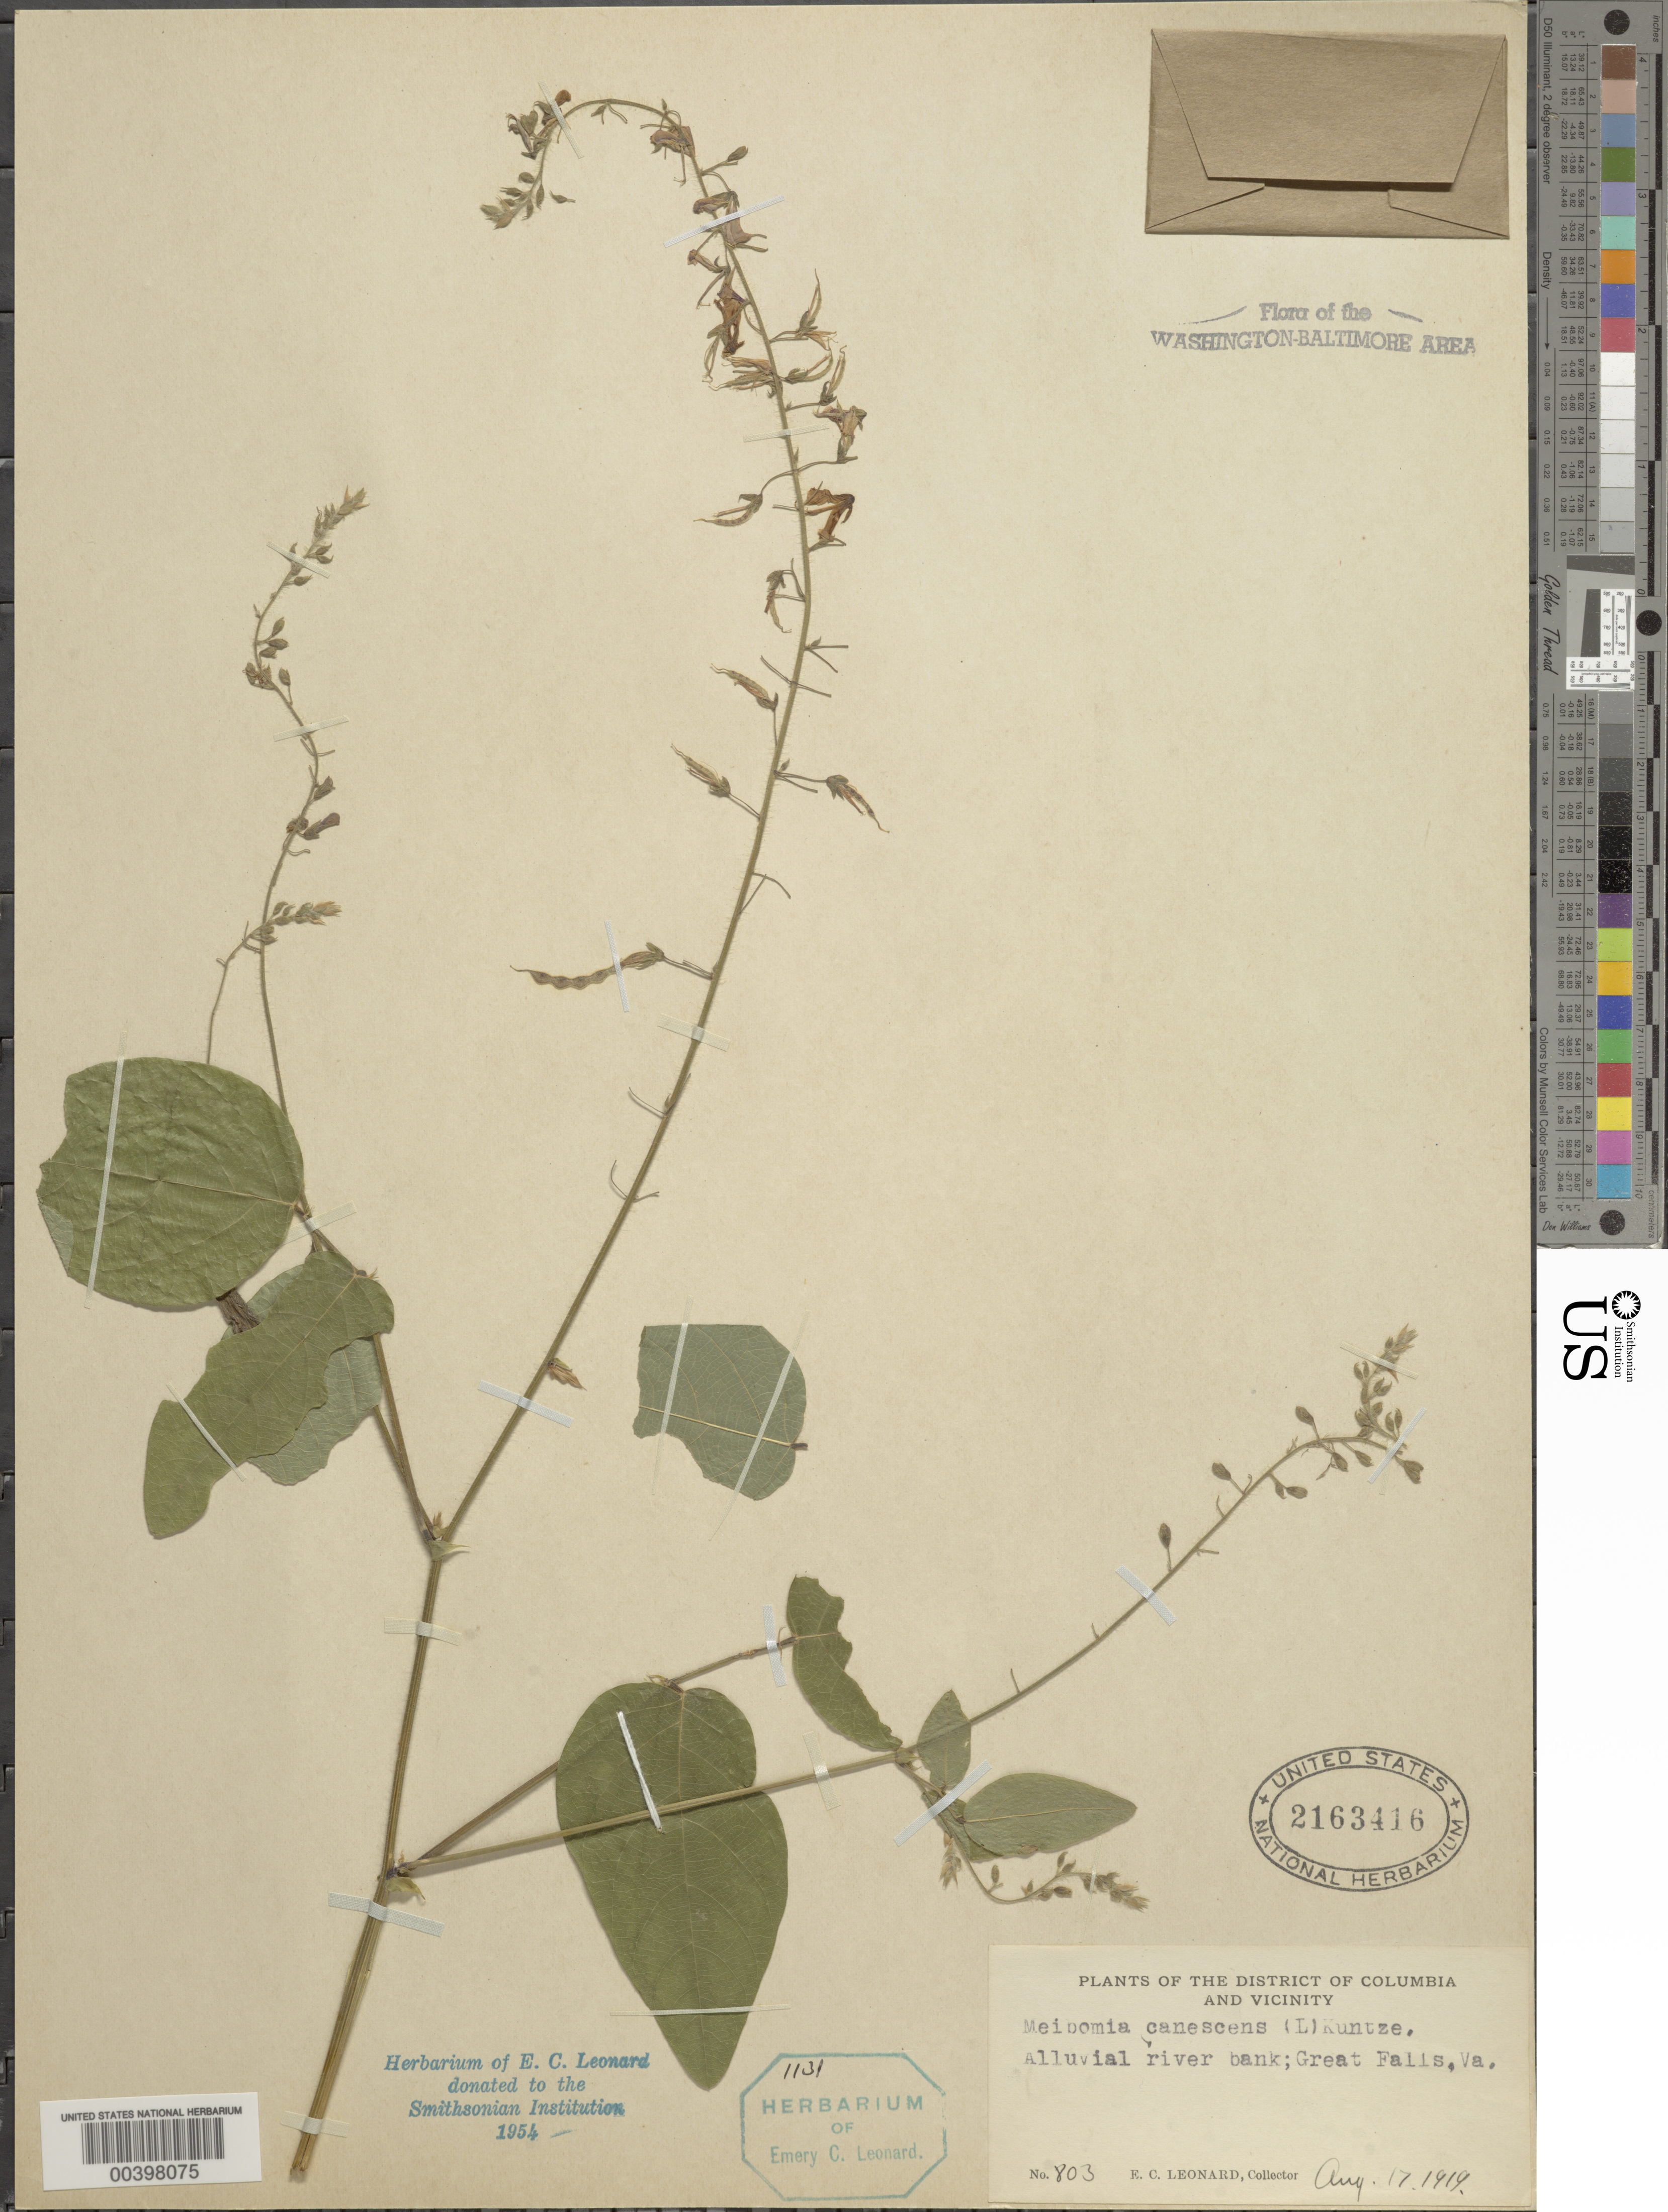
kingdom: Plantae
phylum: Tracheophyta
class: Magnoliopsida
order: Fabales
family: Fabaceae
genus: Desmodium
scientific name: Desmodium canescens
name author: (L.) DC.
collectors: E. C. Leonard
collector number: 803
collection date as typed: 17 Aug 1919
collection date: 1919-08-17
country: United States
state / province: Virginia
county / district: Fairfax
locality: Great Falls C. and O. Canal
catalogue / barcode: US 2163416